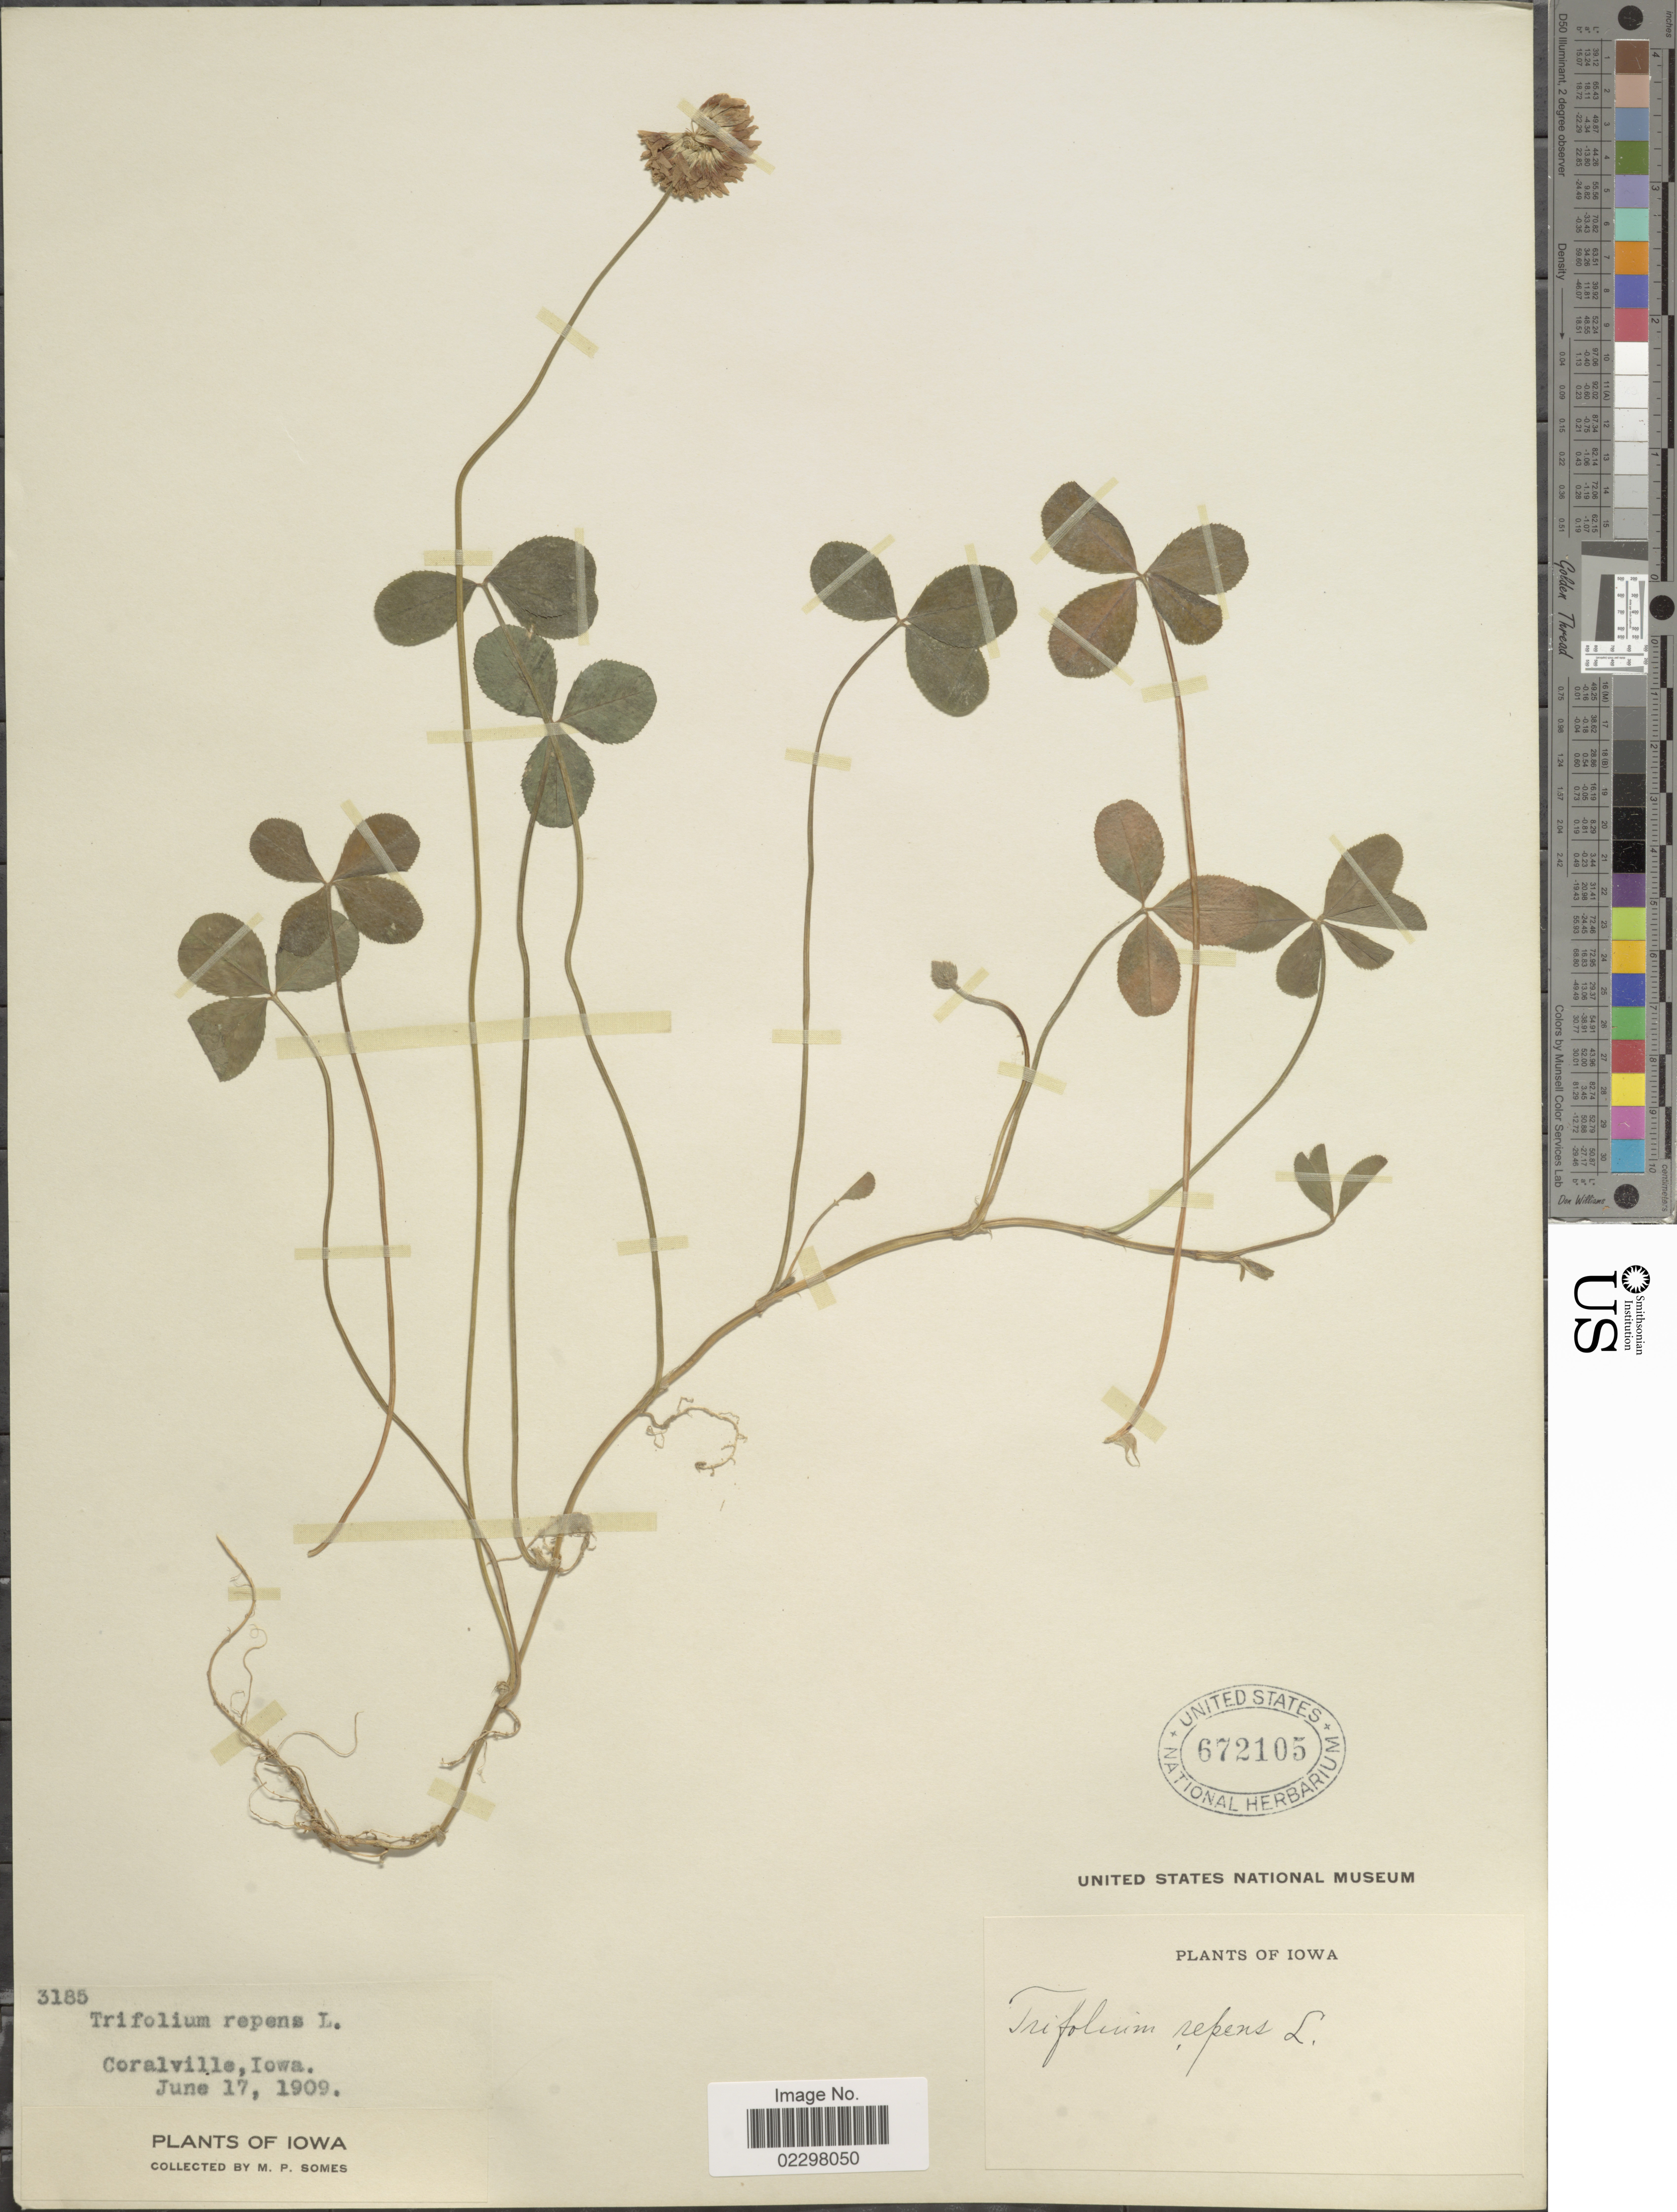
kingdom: Plantae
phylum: Tracheophyta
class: Magnoliopsida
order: Fabales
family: Fabaceae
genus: Trifolium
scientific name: Trifolium repens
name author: L.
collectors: M. Somes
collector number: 3185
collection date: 1909-06-17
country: United States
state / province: Iowa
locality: Coralville.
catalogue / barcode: US 672105